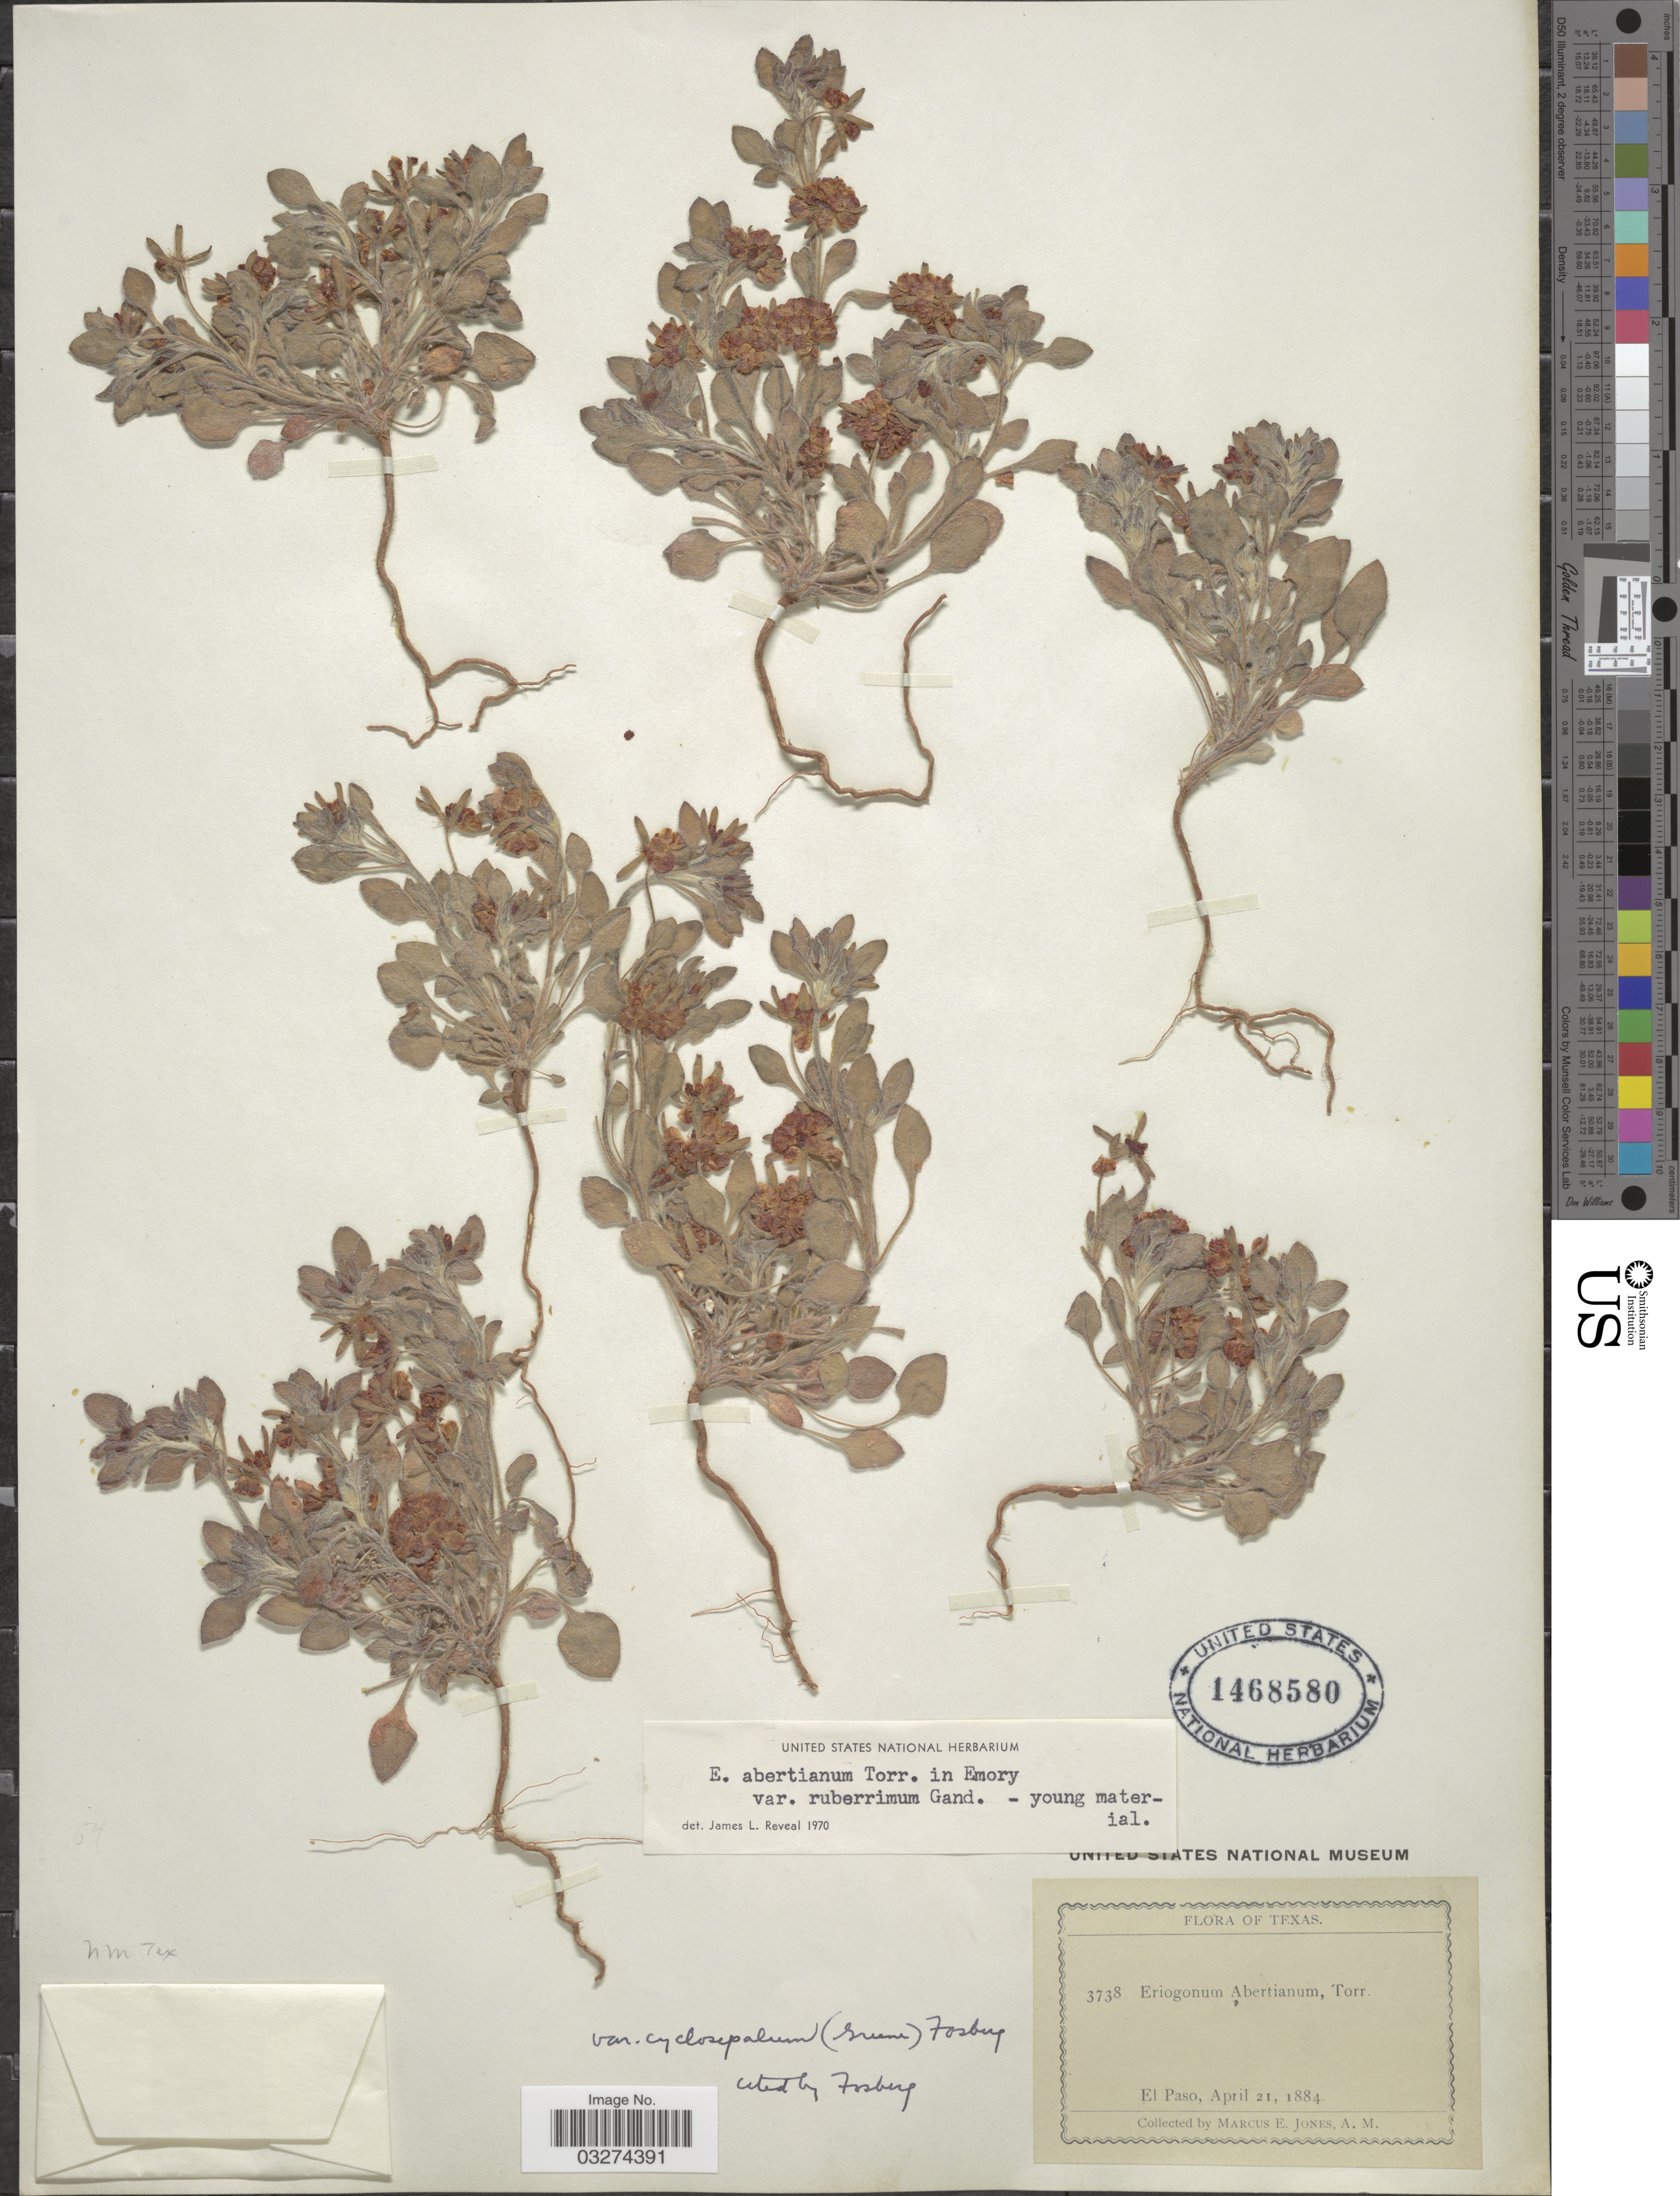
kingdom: Plantae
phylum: Tracheophyta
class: Magnoliopsida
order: Caryophyllales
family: Polygonaceae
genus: Eriogonum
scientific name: Eriogonum abertianum var. ruberrimum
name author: (Gand.) Gand.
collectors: M. E. Jones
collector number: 3738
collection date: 1884-04-21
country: United States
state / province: Texas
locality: El Paso.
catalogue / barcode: US 1468580